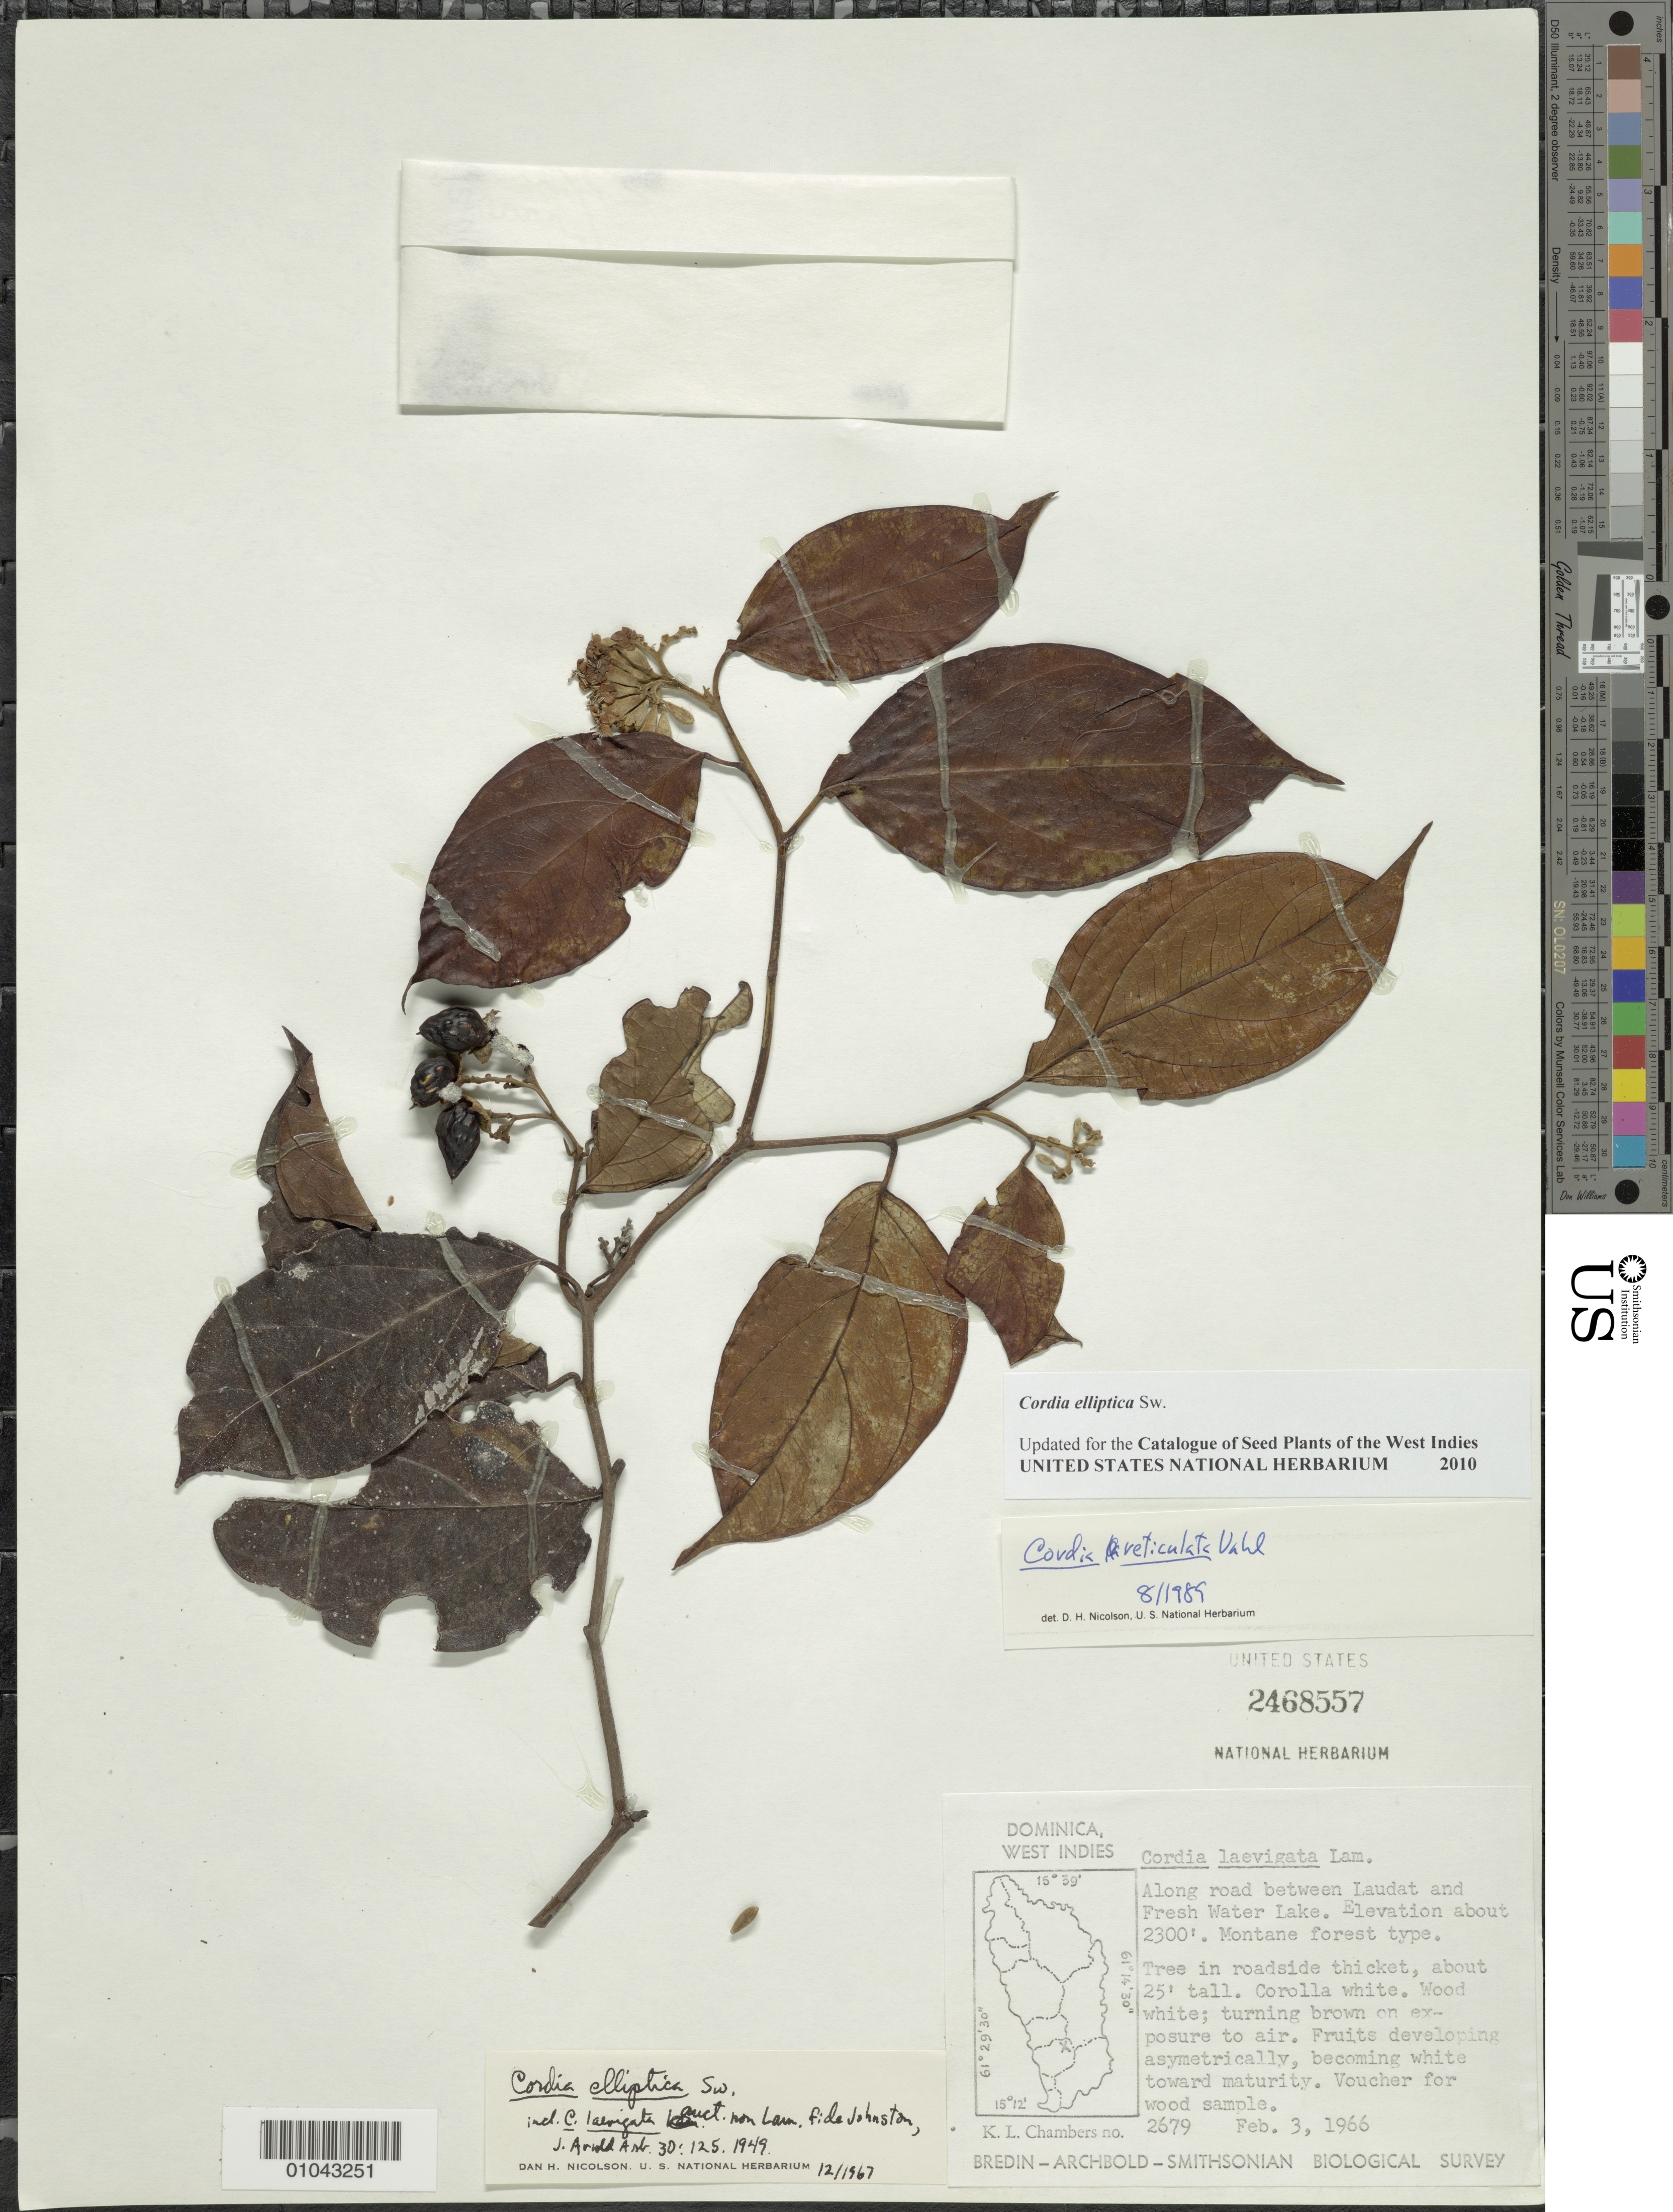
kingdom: Plantae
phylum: Tracheophyta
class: Magnoliopsida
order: Boraginales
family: Cordiaceae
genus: Cordia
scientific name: Cordia elliptica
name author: Sw.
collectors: K. L. Chambers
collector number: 2679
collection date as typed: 03 Feb 1966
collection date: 1966-02-03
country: Dominica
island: Dominica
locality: Between Laudat and Fresh Water Lake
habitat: Along road, montane forest type. In roadside thicket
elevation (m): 701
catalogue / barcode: US 2468557